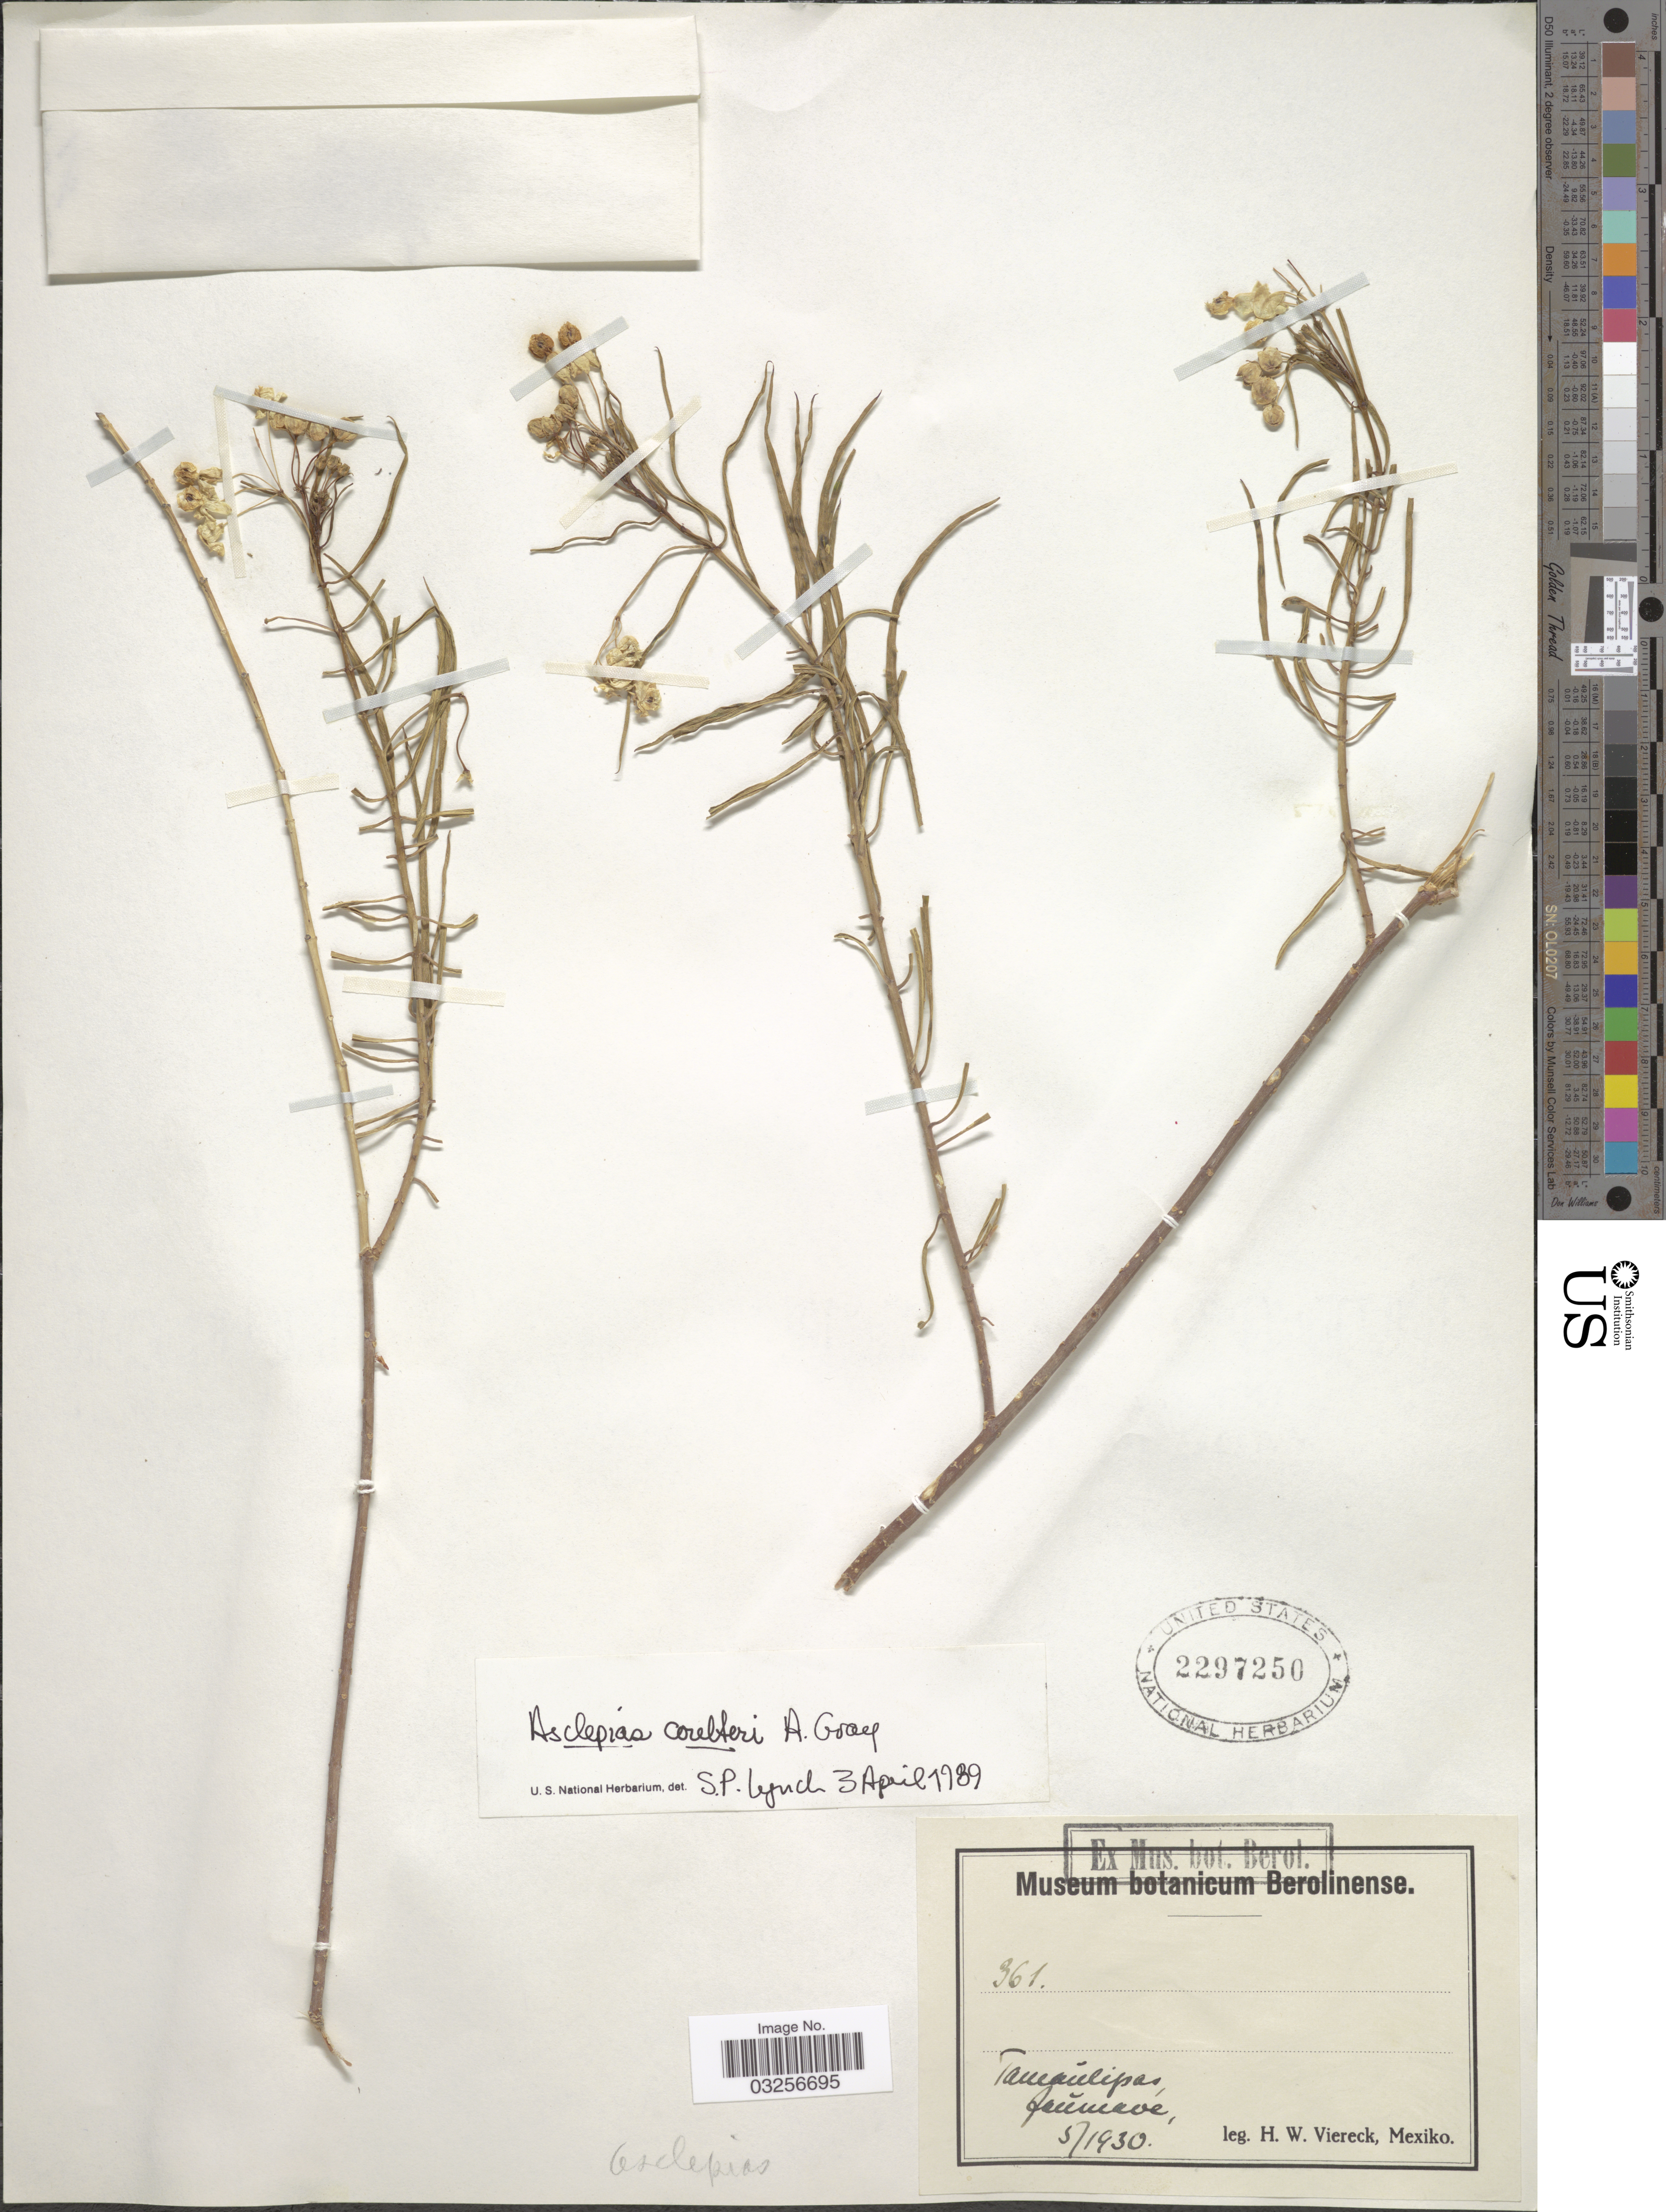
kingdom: Plantae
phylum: Tracheophyta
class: Magnoliopsida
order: Gentianales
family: Apocynaceae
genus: Asclepias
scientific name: Asclepias coulteri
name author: A. Gray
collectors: H. W. Viereck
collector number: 361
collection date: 1930-05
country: Mexico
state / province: Tamaulipas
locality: Jaumave.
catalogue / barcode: US 2297250